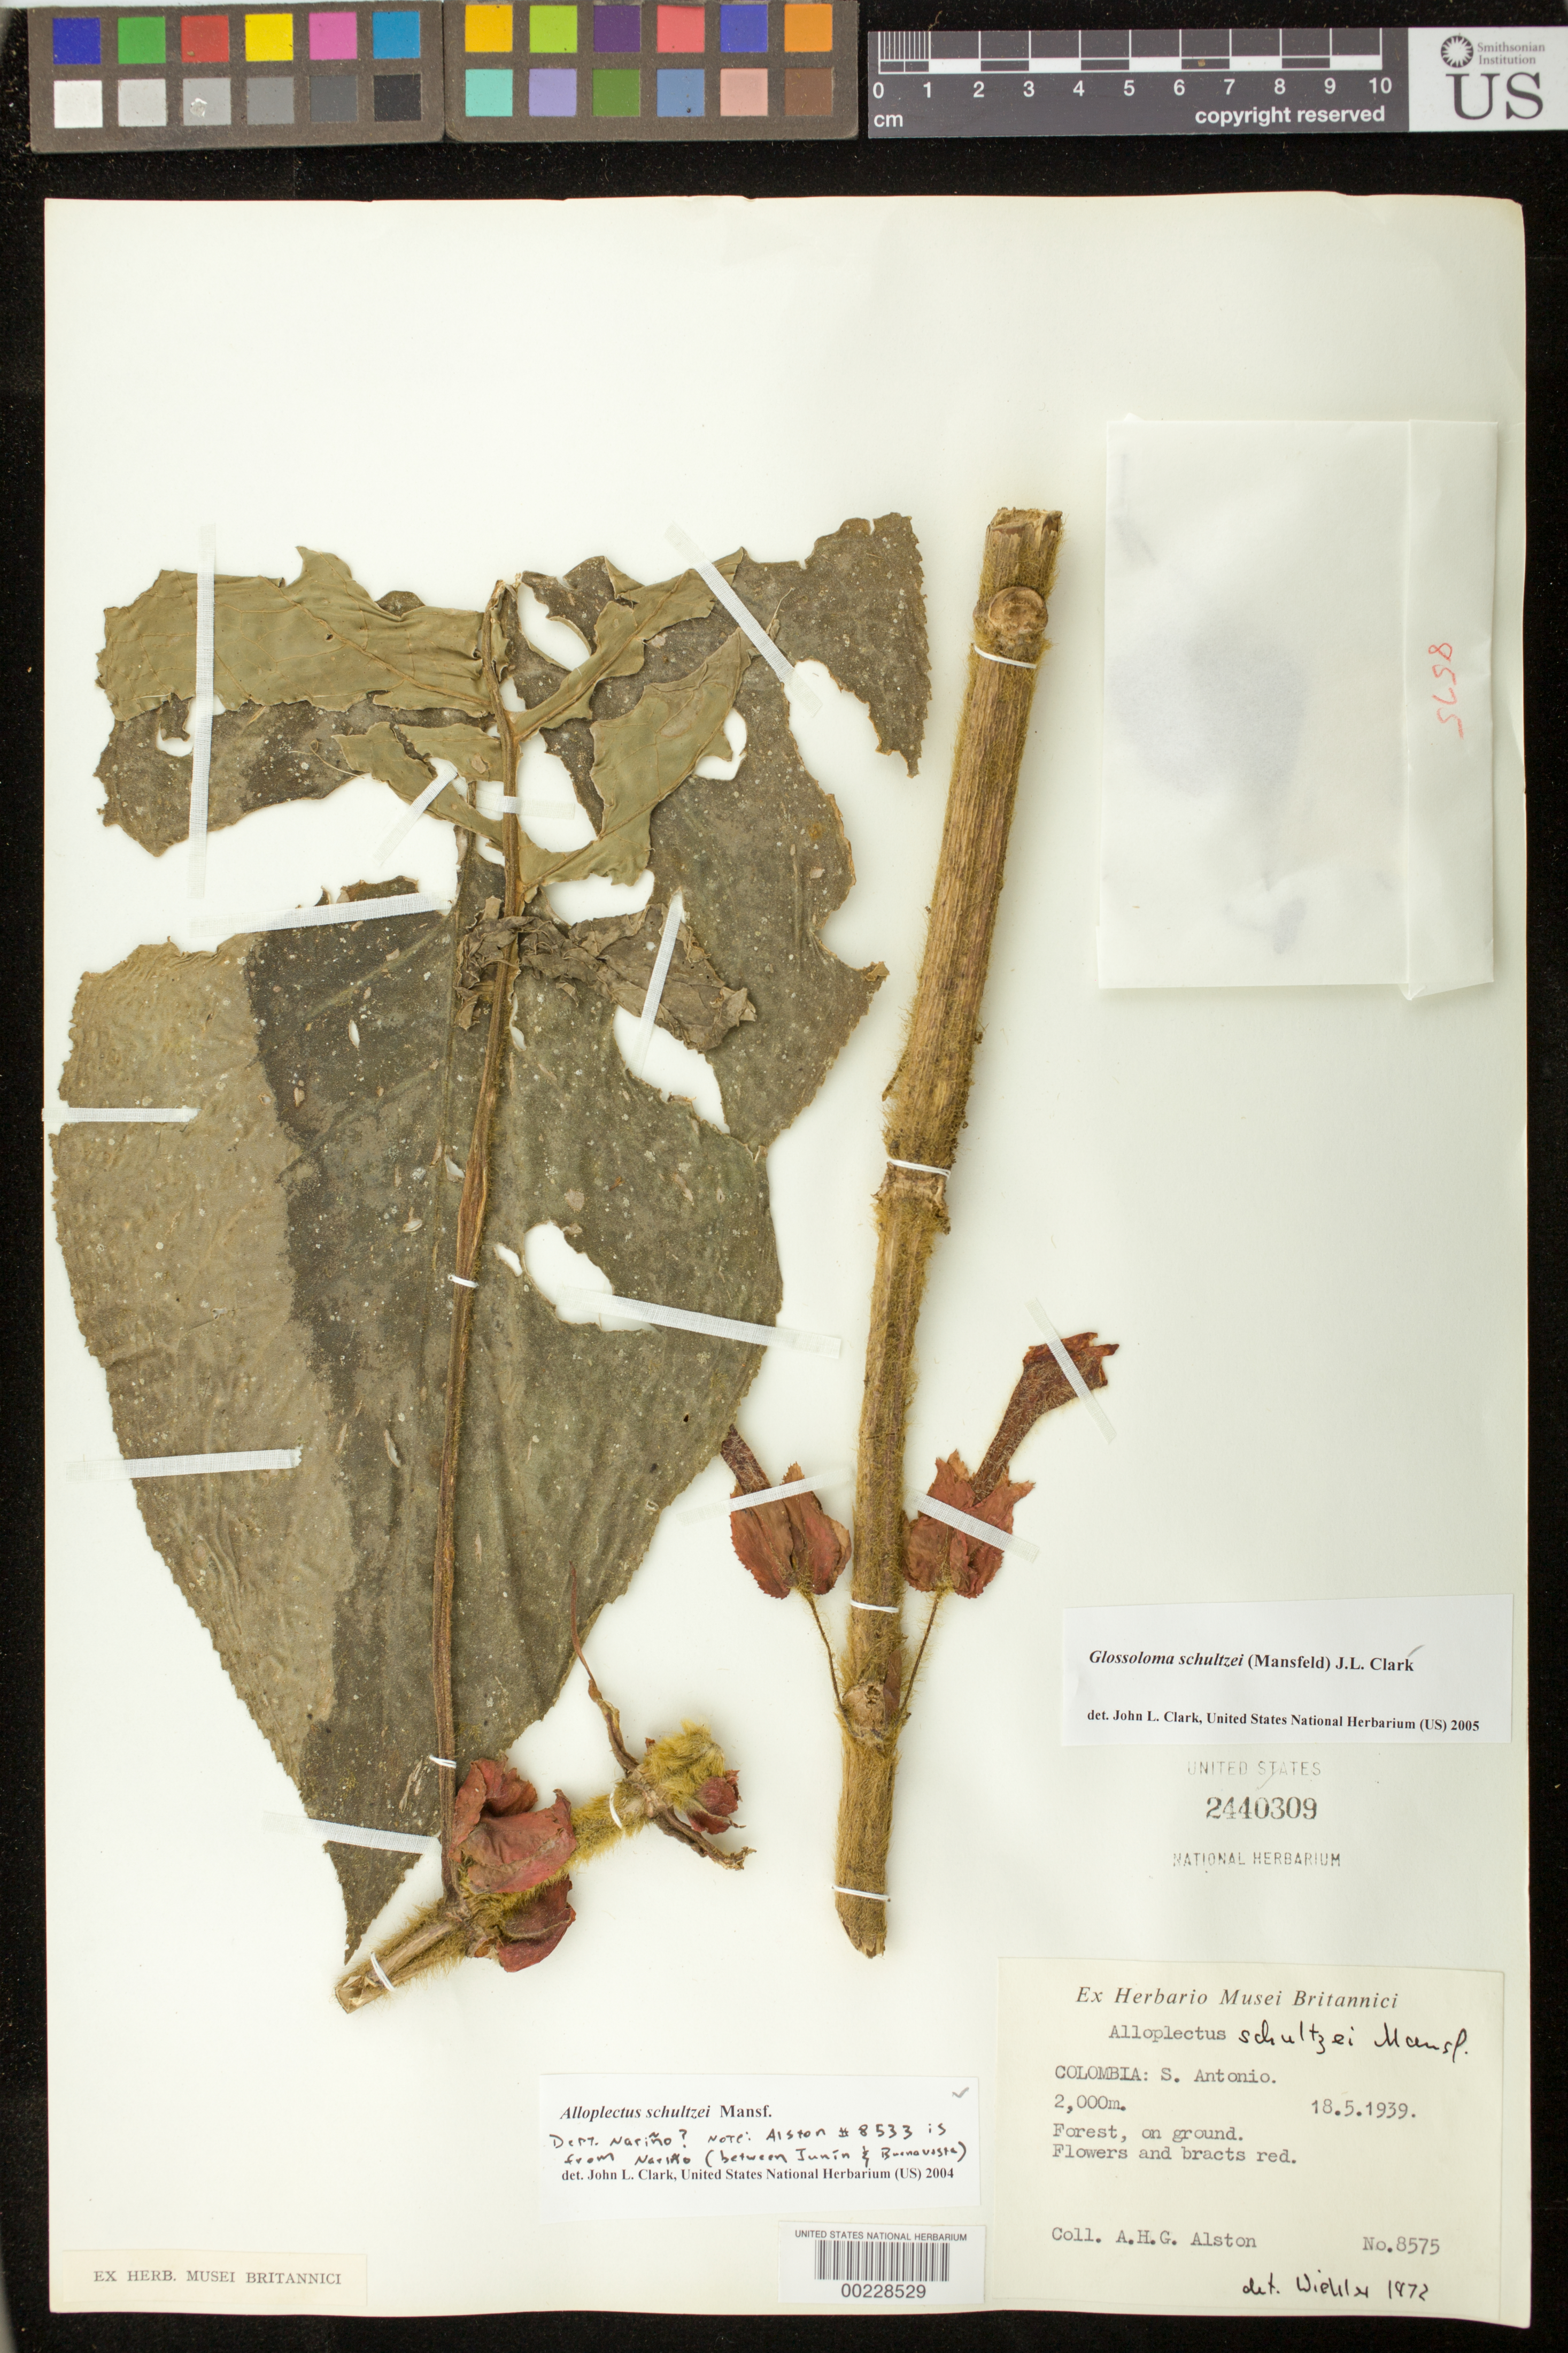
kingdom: Plantae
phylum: Tracheophyta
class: Magnoliopsida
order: Lamiales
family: Gesneriaceae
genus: Glossoloma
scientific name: Glossoloma schultzei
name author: (Mansf.) J.L. Clark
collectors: A. H. Alston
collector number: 8575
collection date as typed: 18 May 1939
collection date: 1939-05-18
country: Colombia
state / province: Valle del Cauca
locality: S. Antonio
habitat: Forest, on ground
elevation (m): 2000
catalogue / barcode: US 2440309